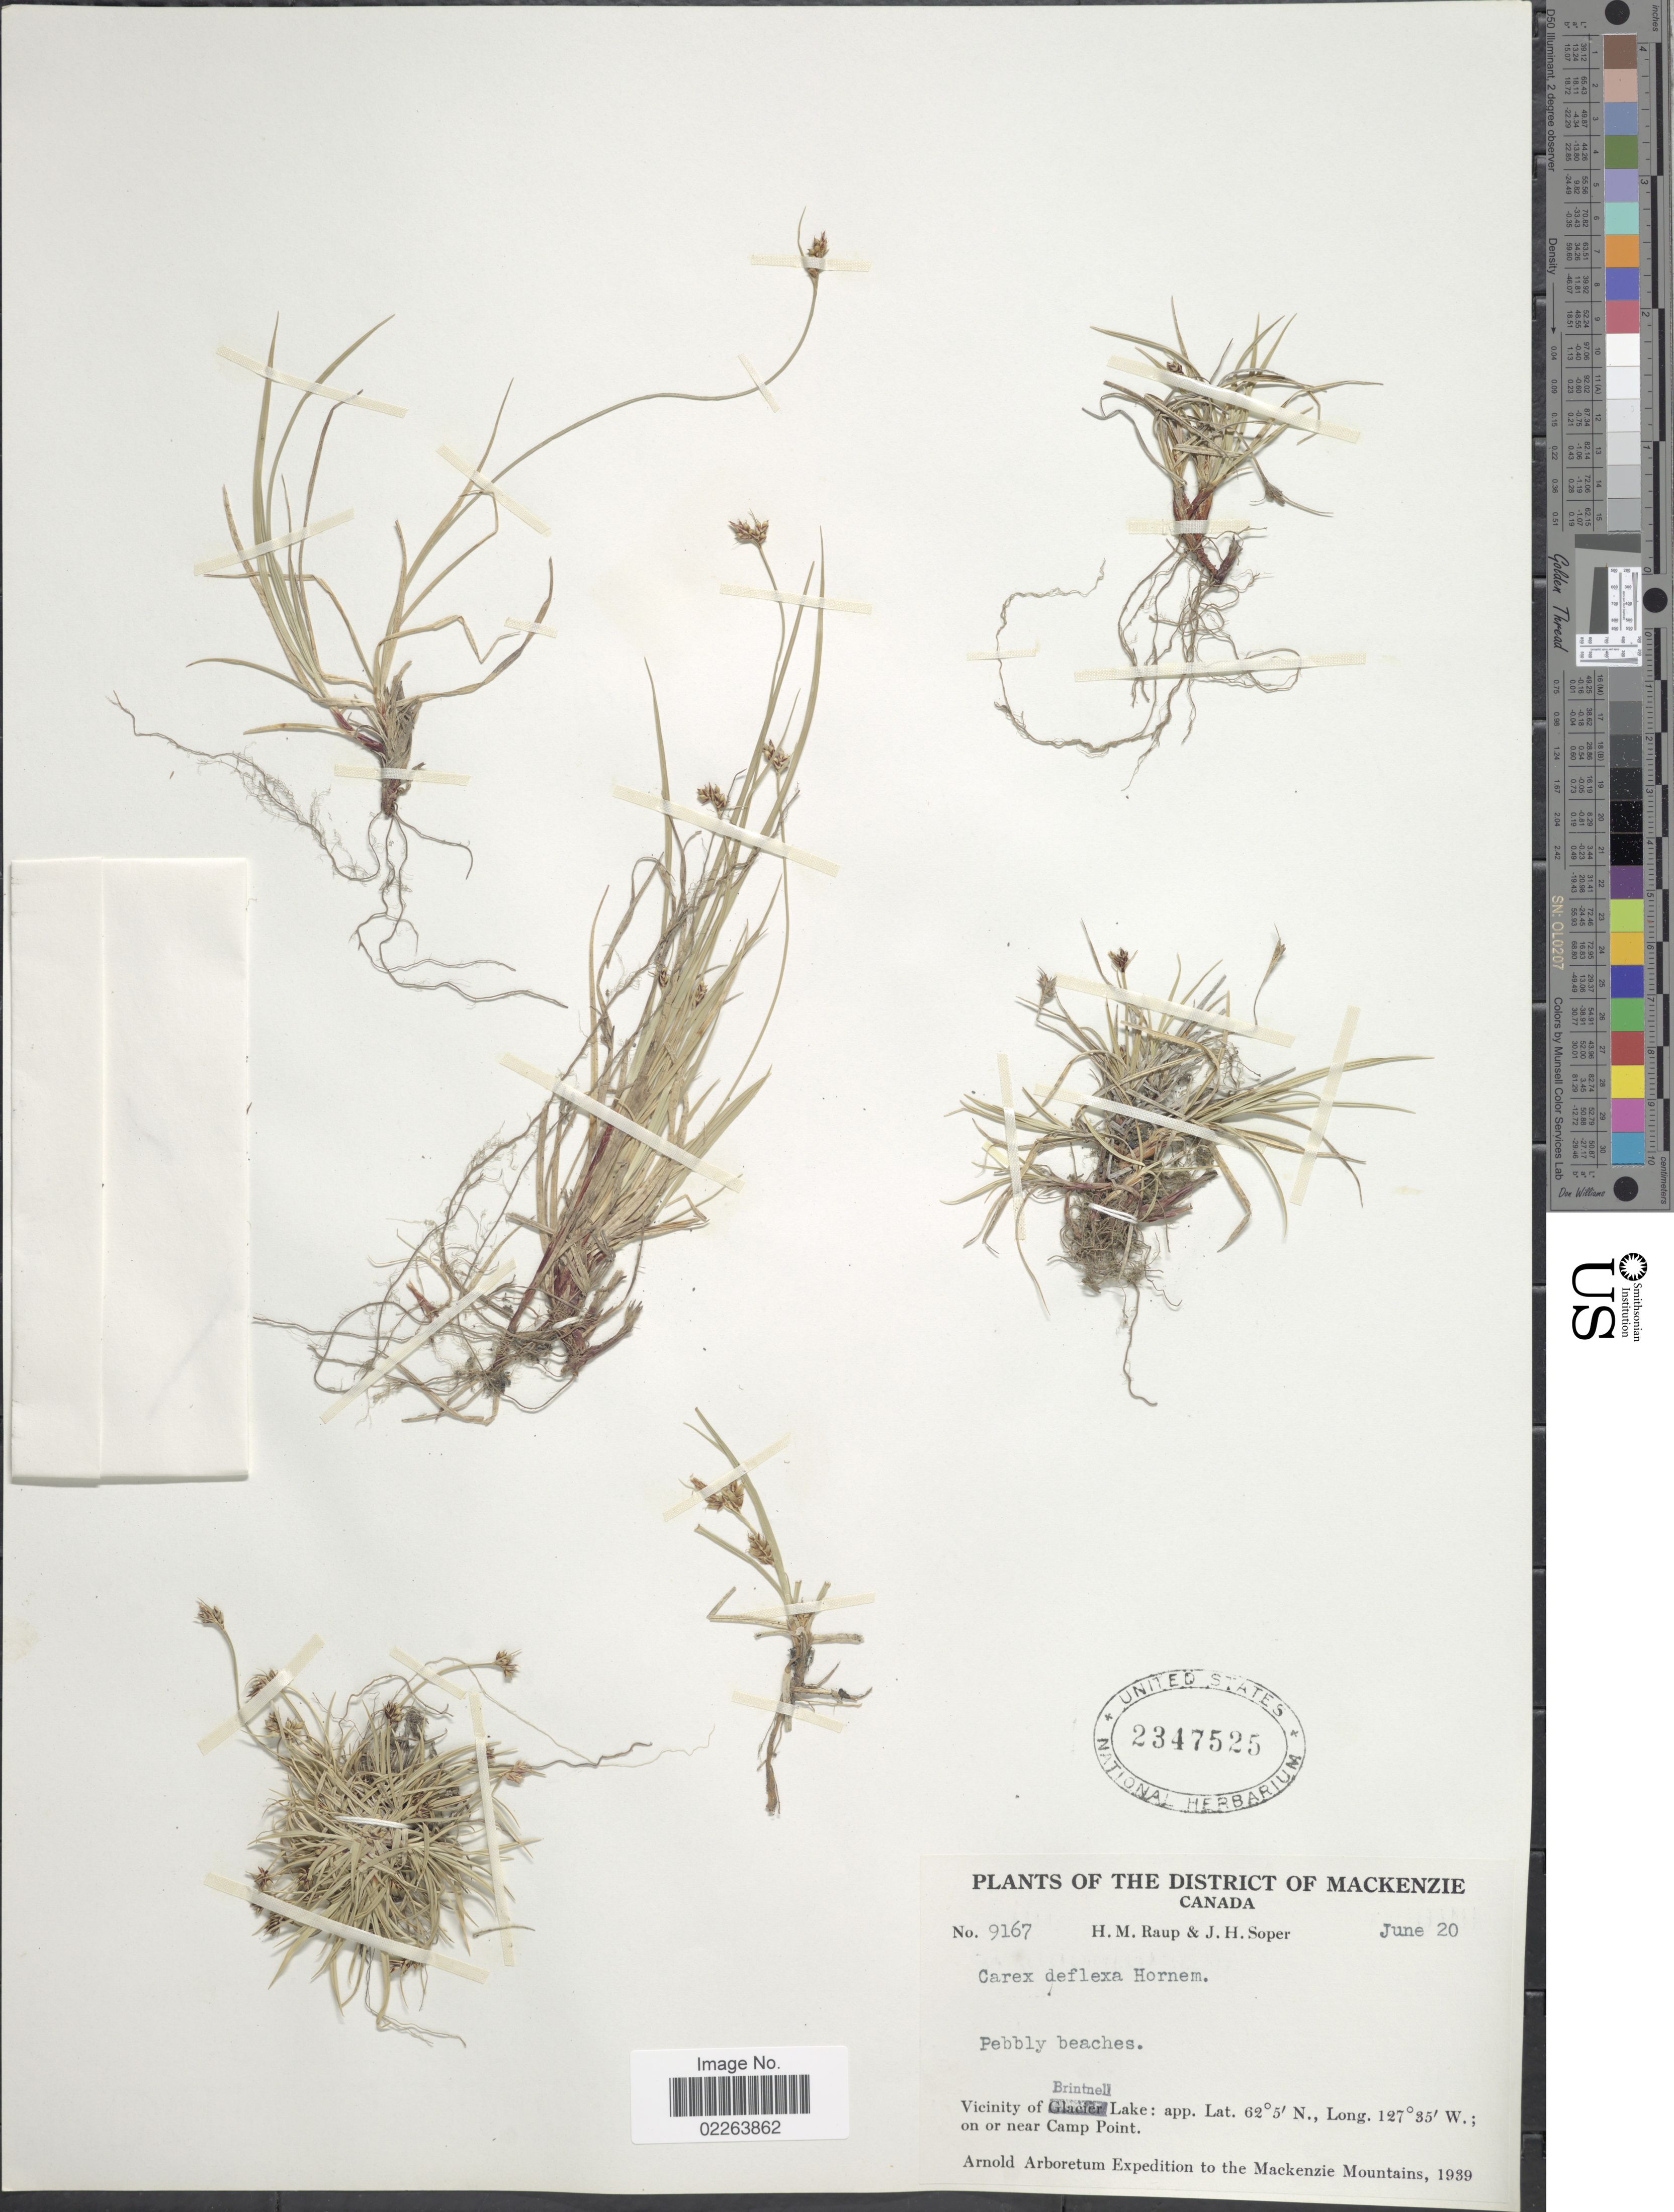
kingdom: Plantae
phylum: Tracheophyta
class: Liliopsida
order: Poales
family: Cyperaceae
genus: Carex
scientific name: Carex deflexa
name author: Hornem.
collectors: H. Raup & J. H. Soper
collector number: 9167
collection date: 1939-06-20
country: Canada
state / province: British Columbia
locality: The District of Mackenzie, Pebbly beaches, Vicinity of Brintnell Lake: on or near Camp Point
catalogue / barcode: US 2347525